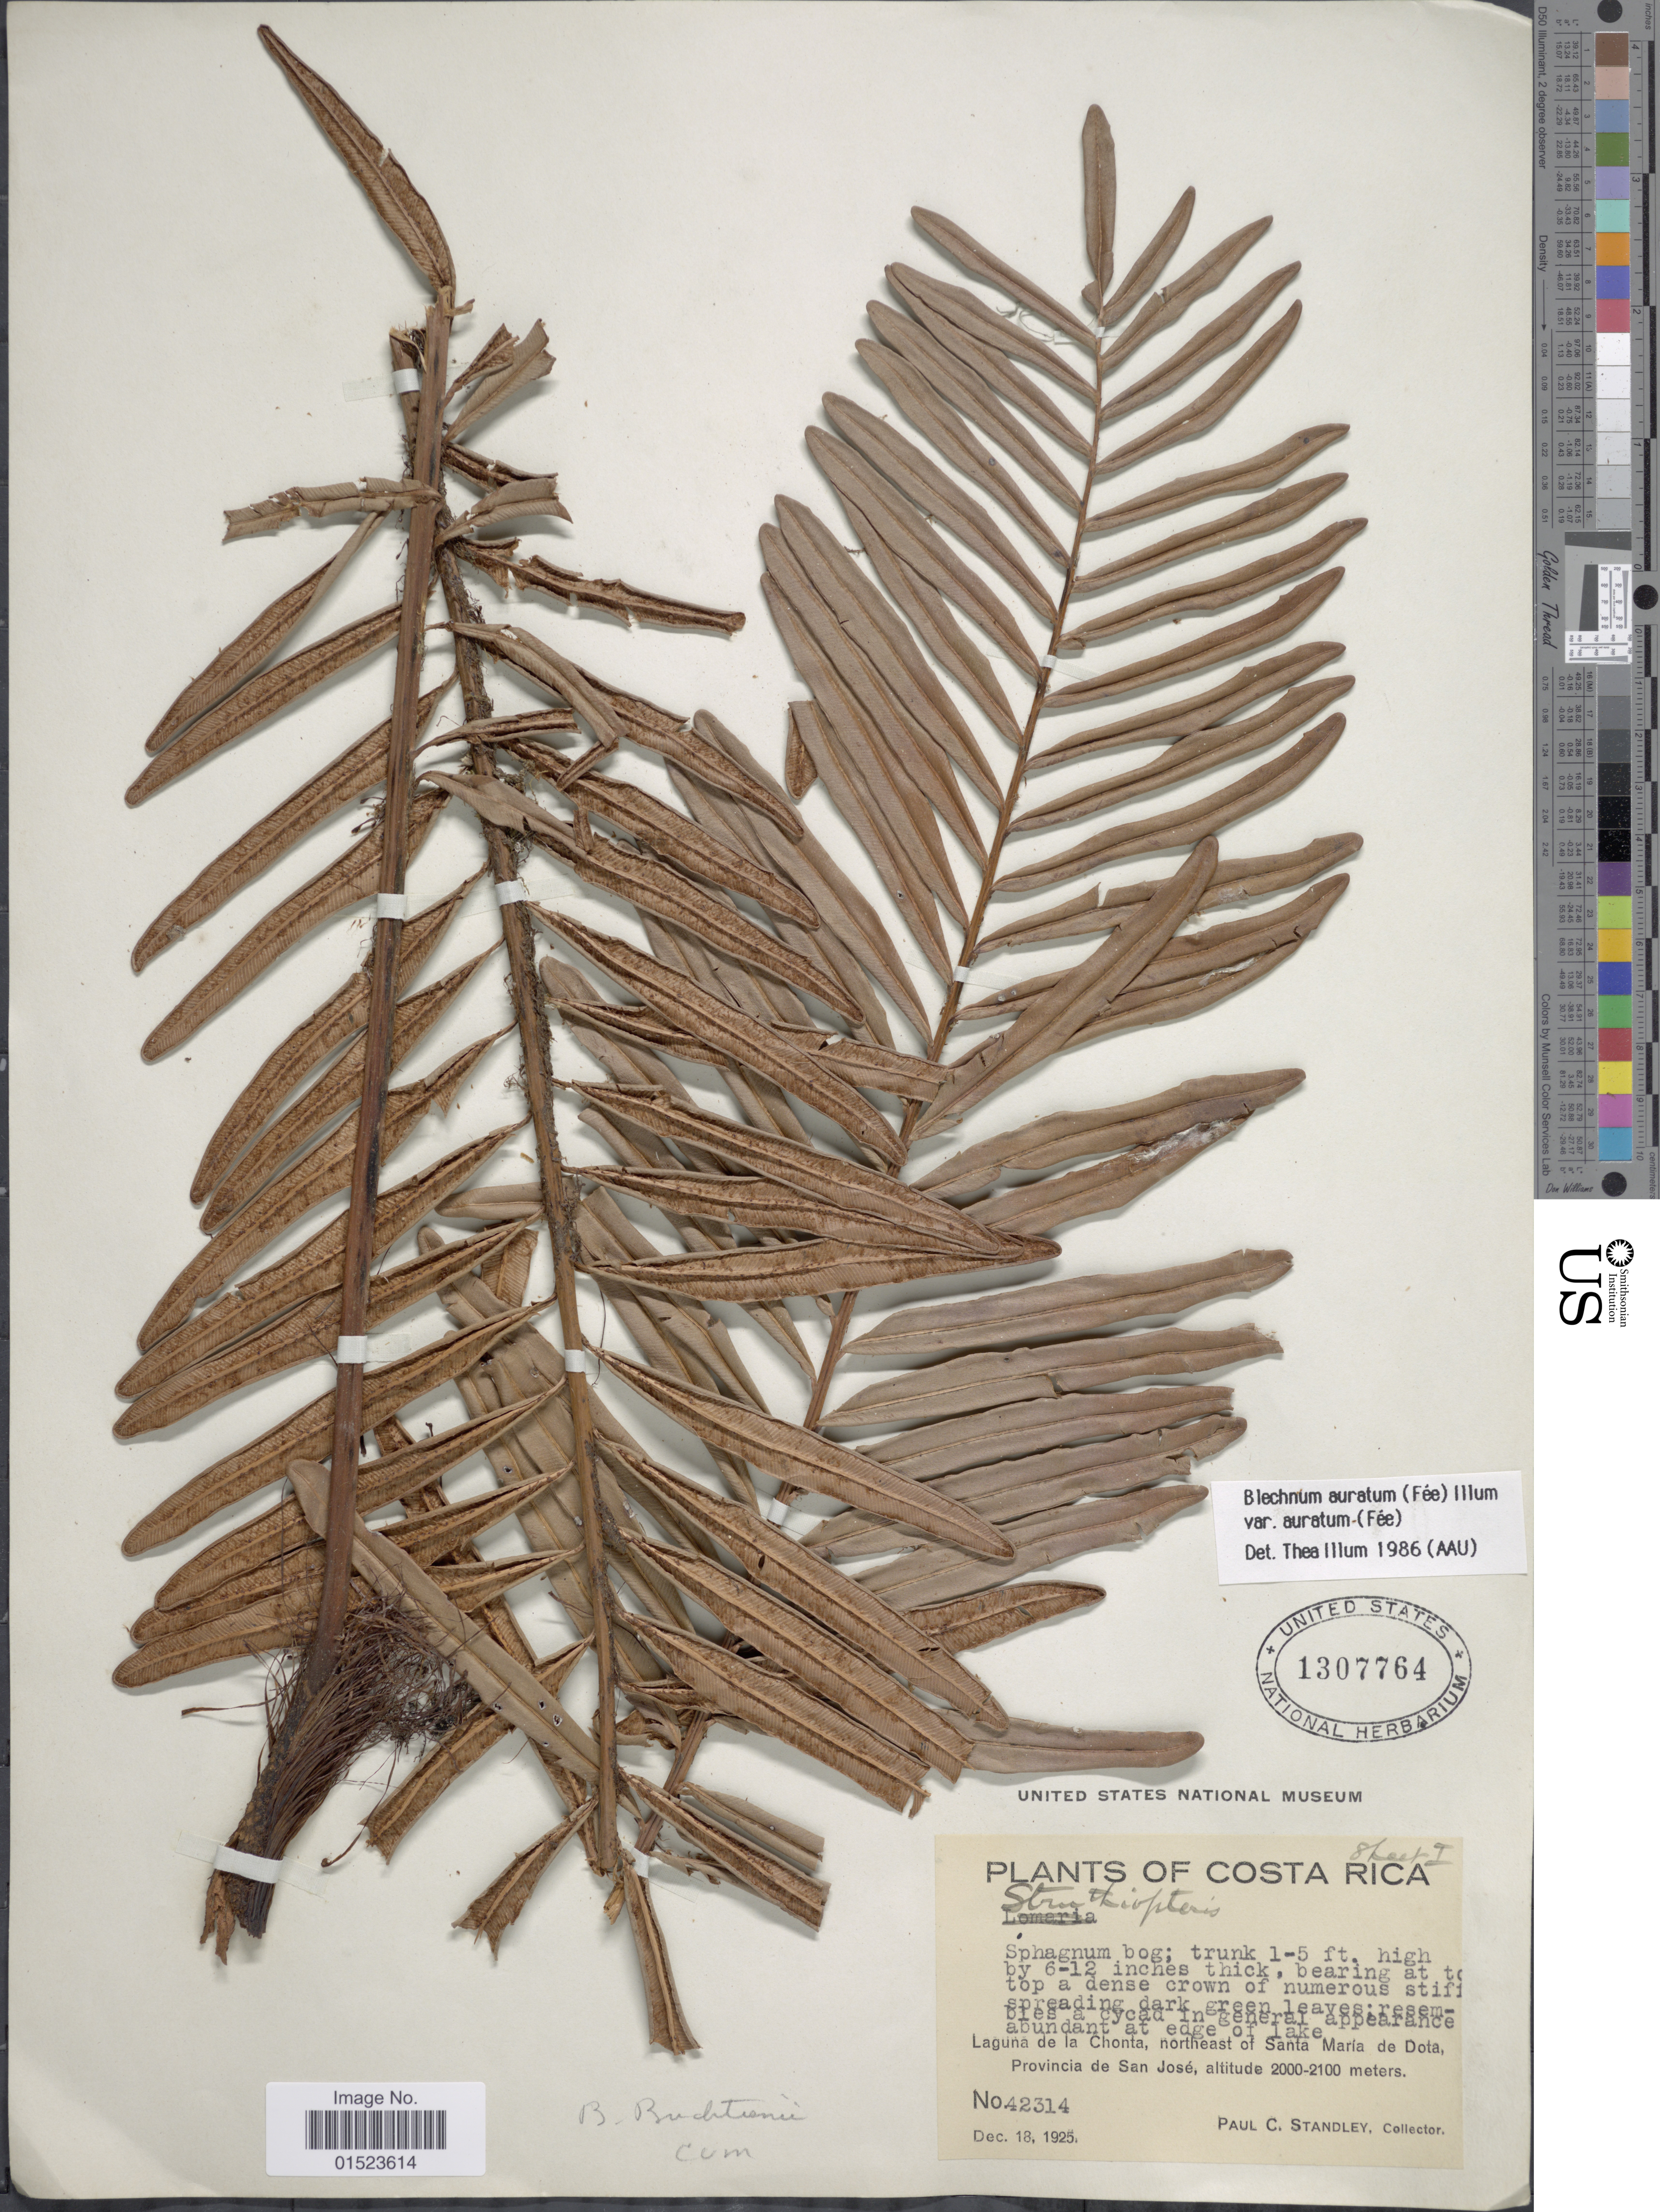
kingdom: Plantae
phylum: Tracheophyta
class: Polypodiopsida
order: Polypodiales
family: Blechnaceae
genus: Blechnum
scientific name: Blechnum auratum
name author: (Fée) R.M. Tryon & Stolze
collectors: P. C. Standley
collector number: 42314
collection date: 1925-12-18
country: Costa Rica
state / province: San José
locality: Laguna de la Chonta, northeast of Santa Maria de Dota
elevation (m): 2000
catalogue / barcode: US 1307764